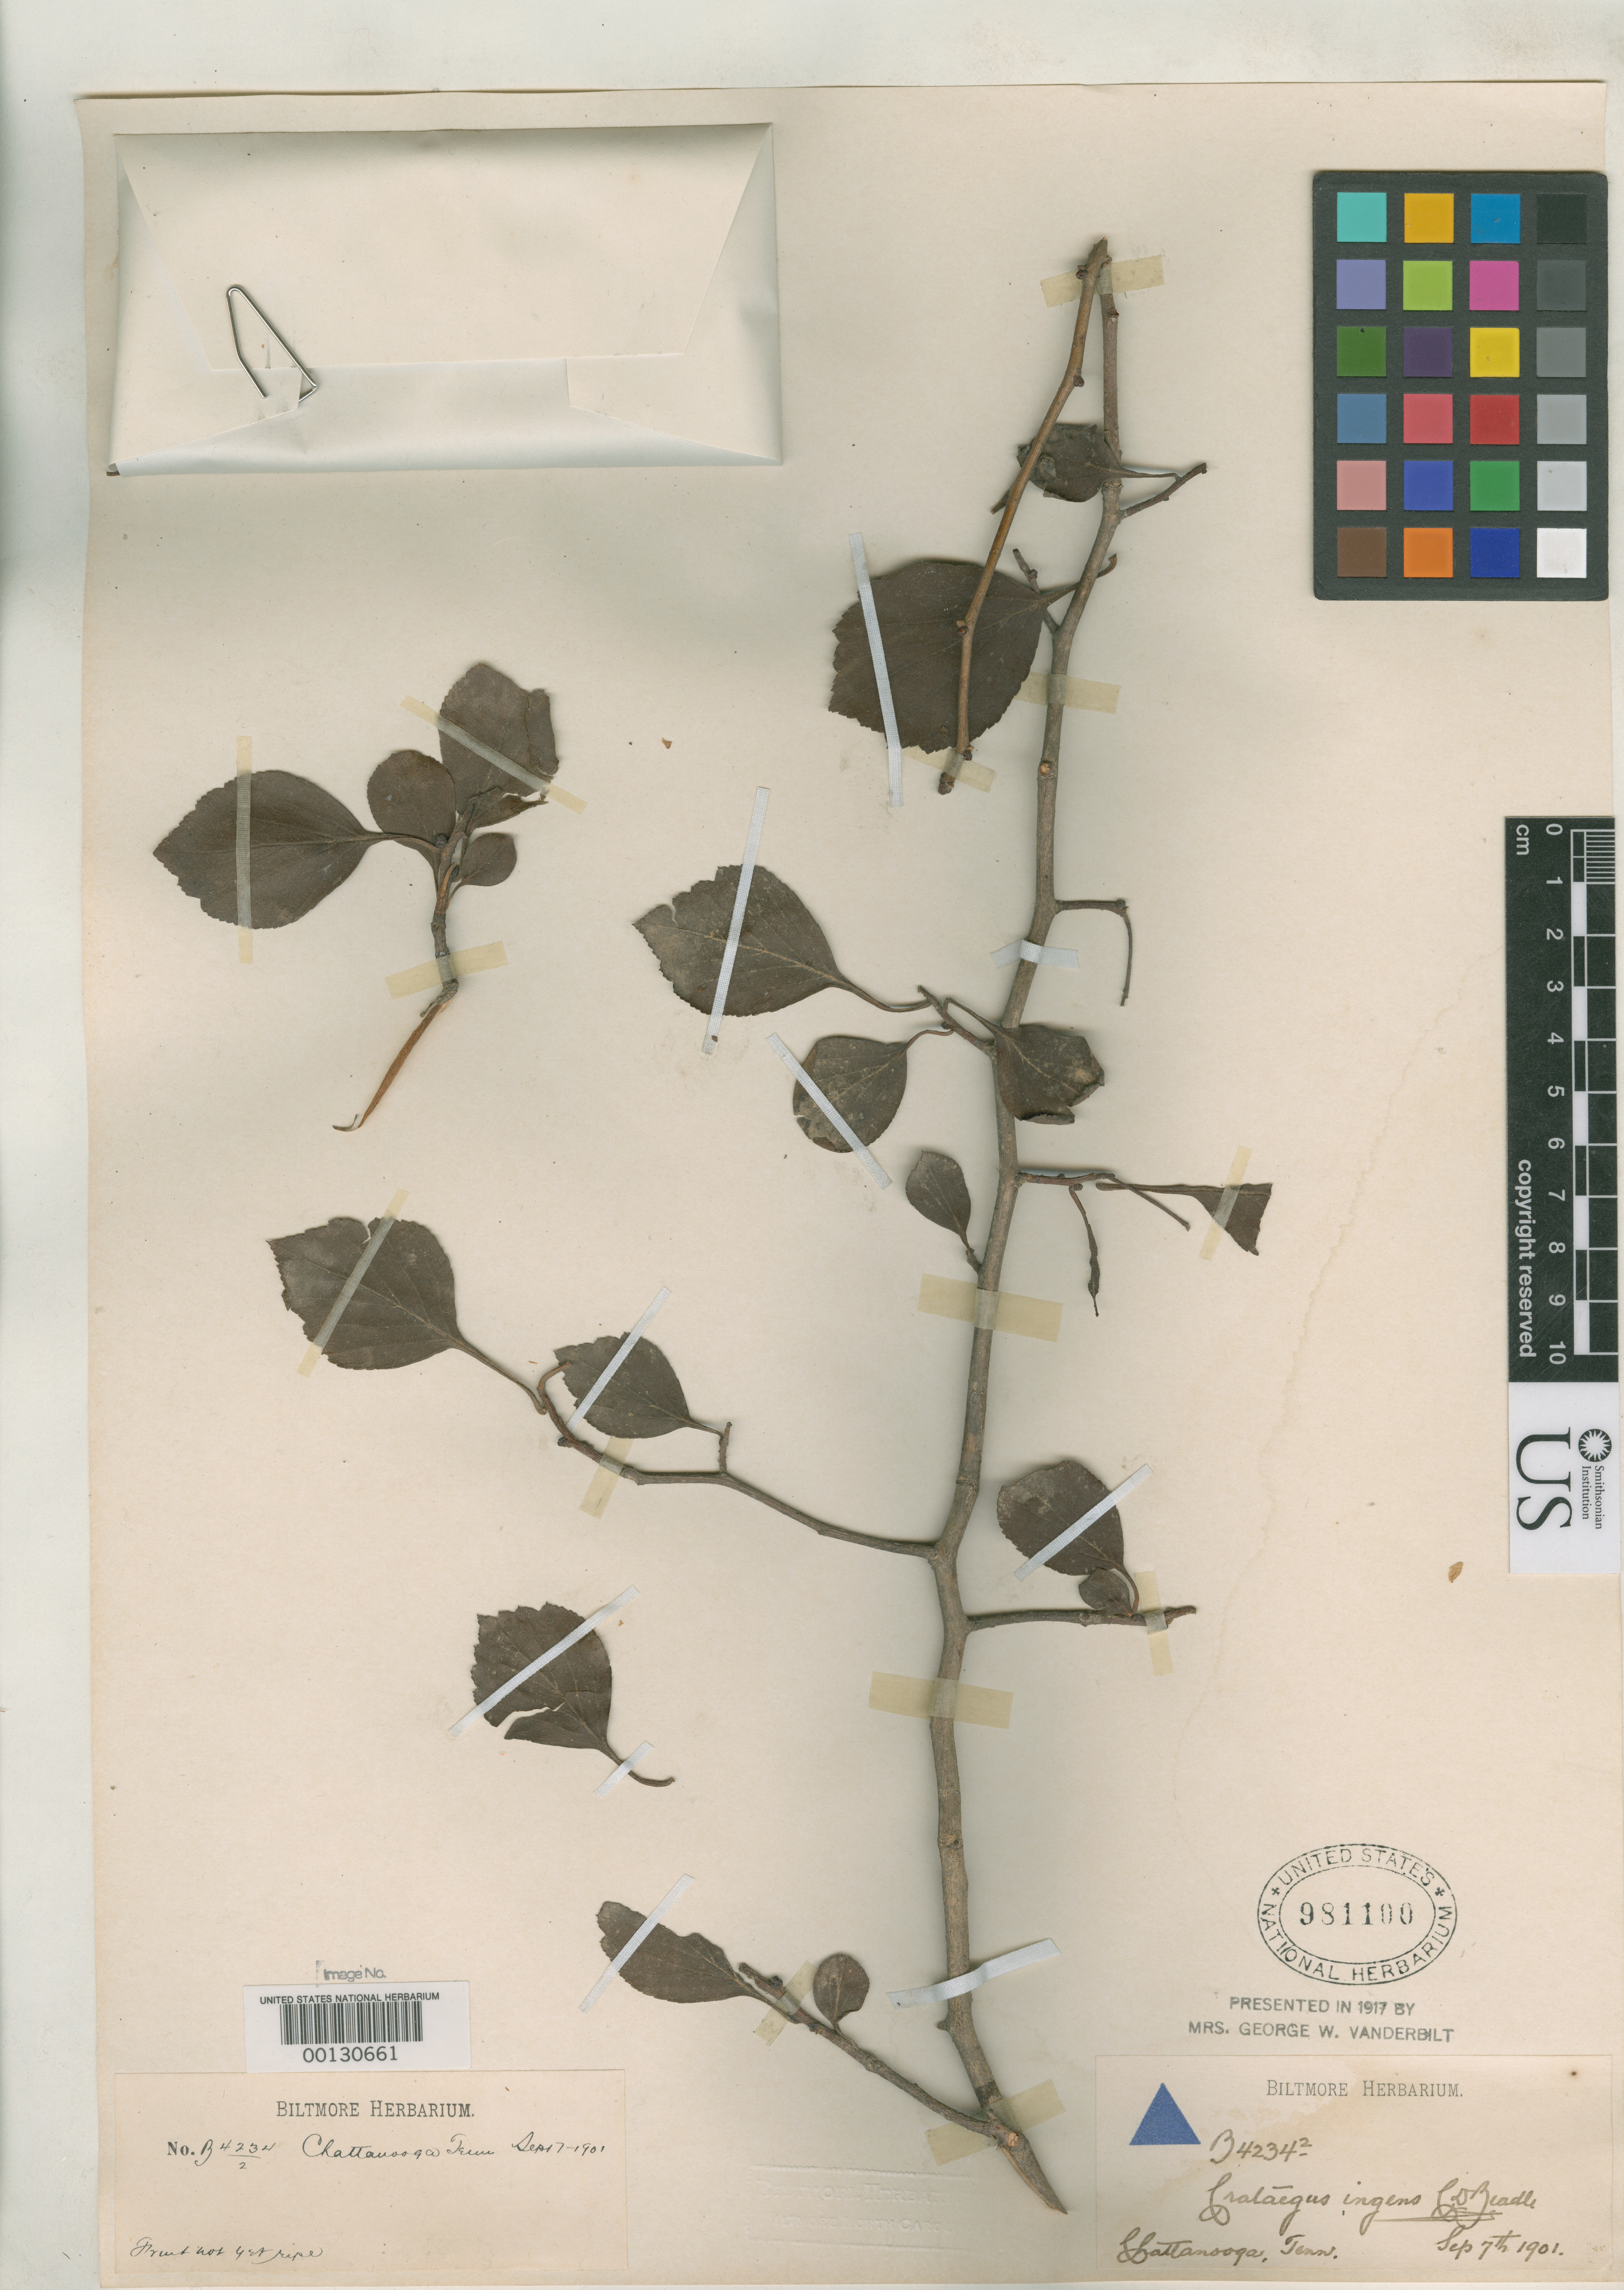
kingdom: Plantae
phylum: Tracheophyta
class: Magnoliopsida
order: Rosales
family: Rosaceae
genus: Crataegus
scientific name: Crataegus ingens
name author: Beadle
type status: Syntype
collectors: ex herb. Biltmore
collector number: B 4234/2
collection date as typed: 07 Sep 1901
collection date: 1901-09-07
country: United States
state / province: Tennessee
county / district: Hamilton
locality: Chattanooga.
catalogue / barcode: US 981100